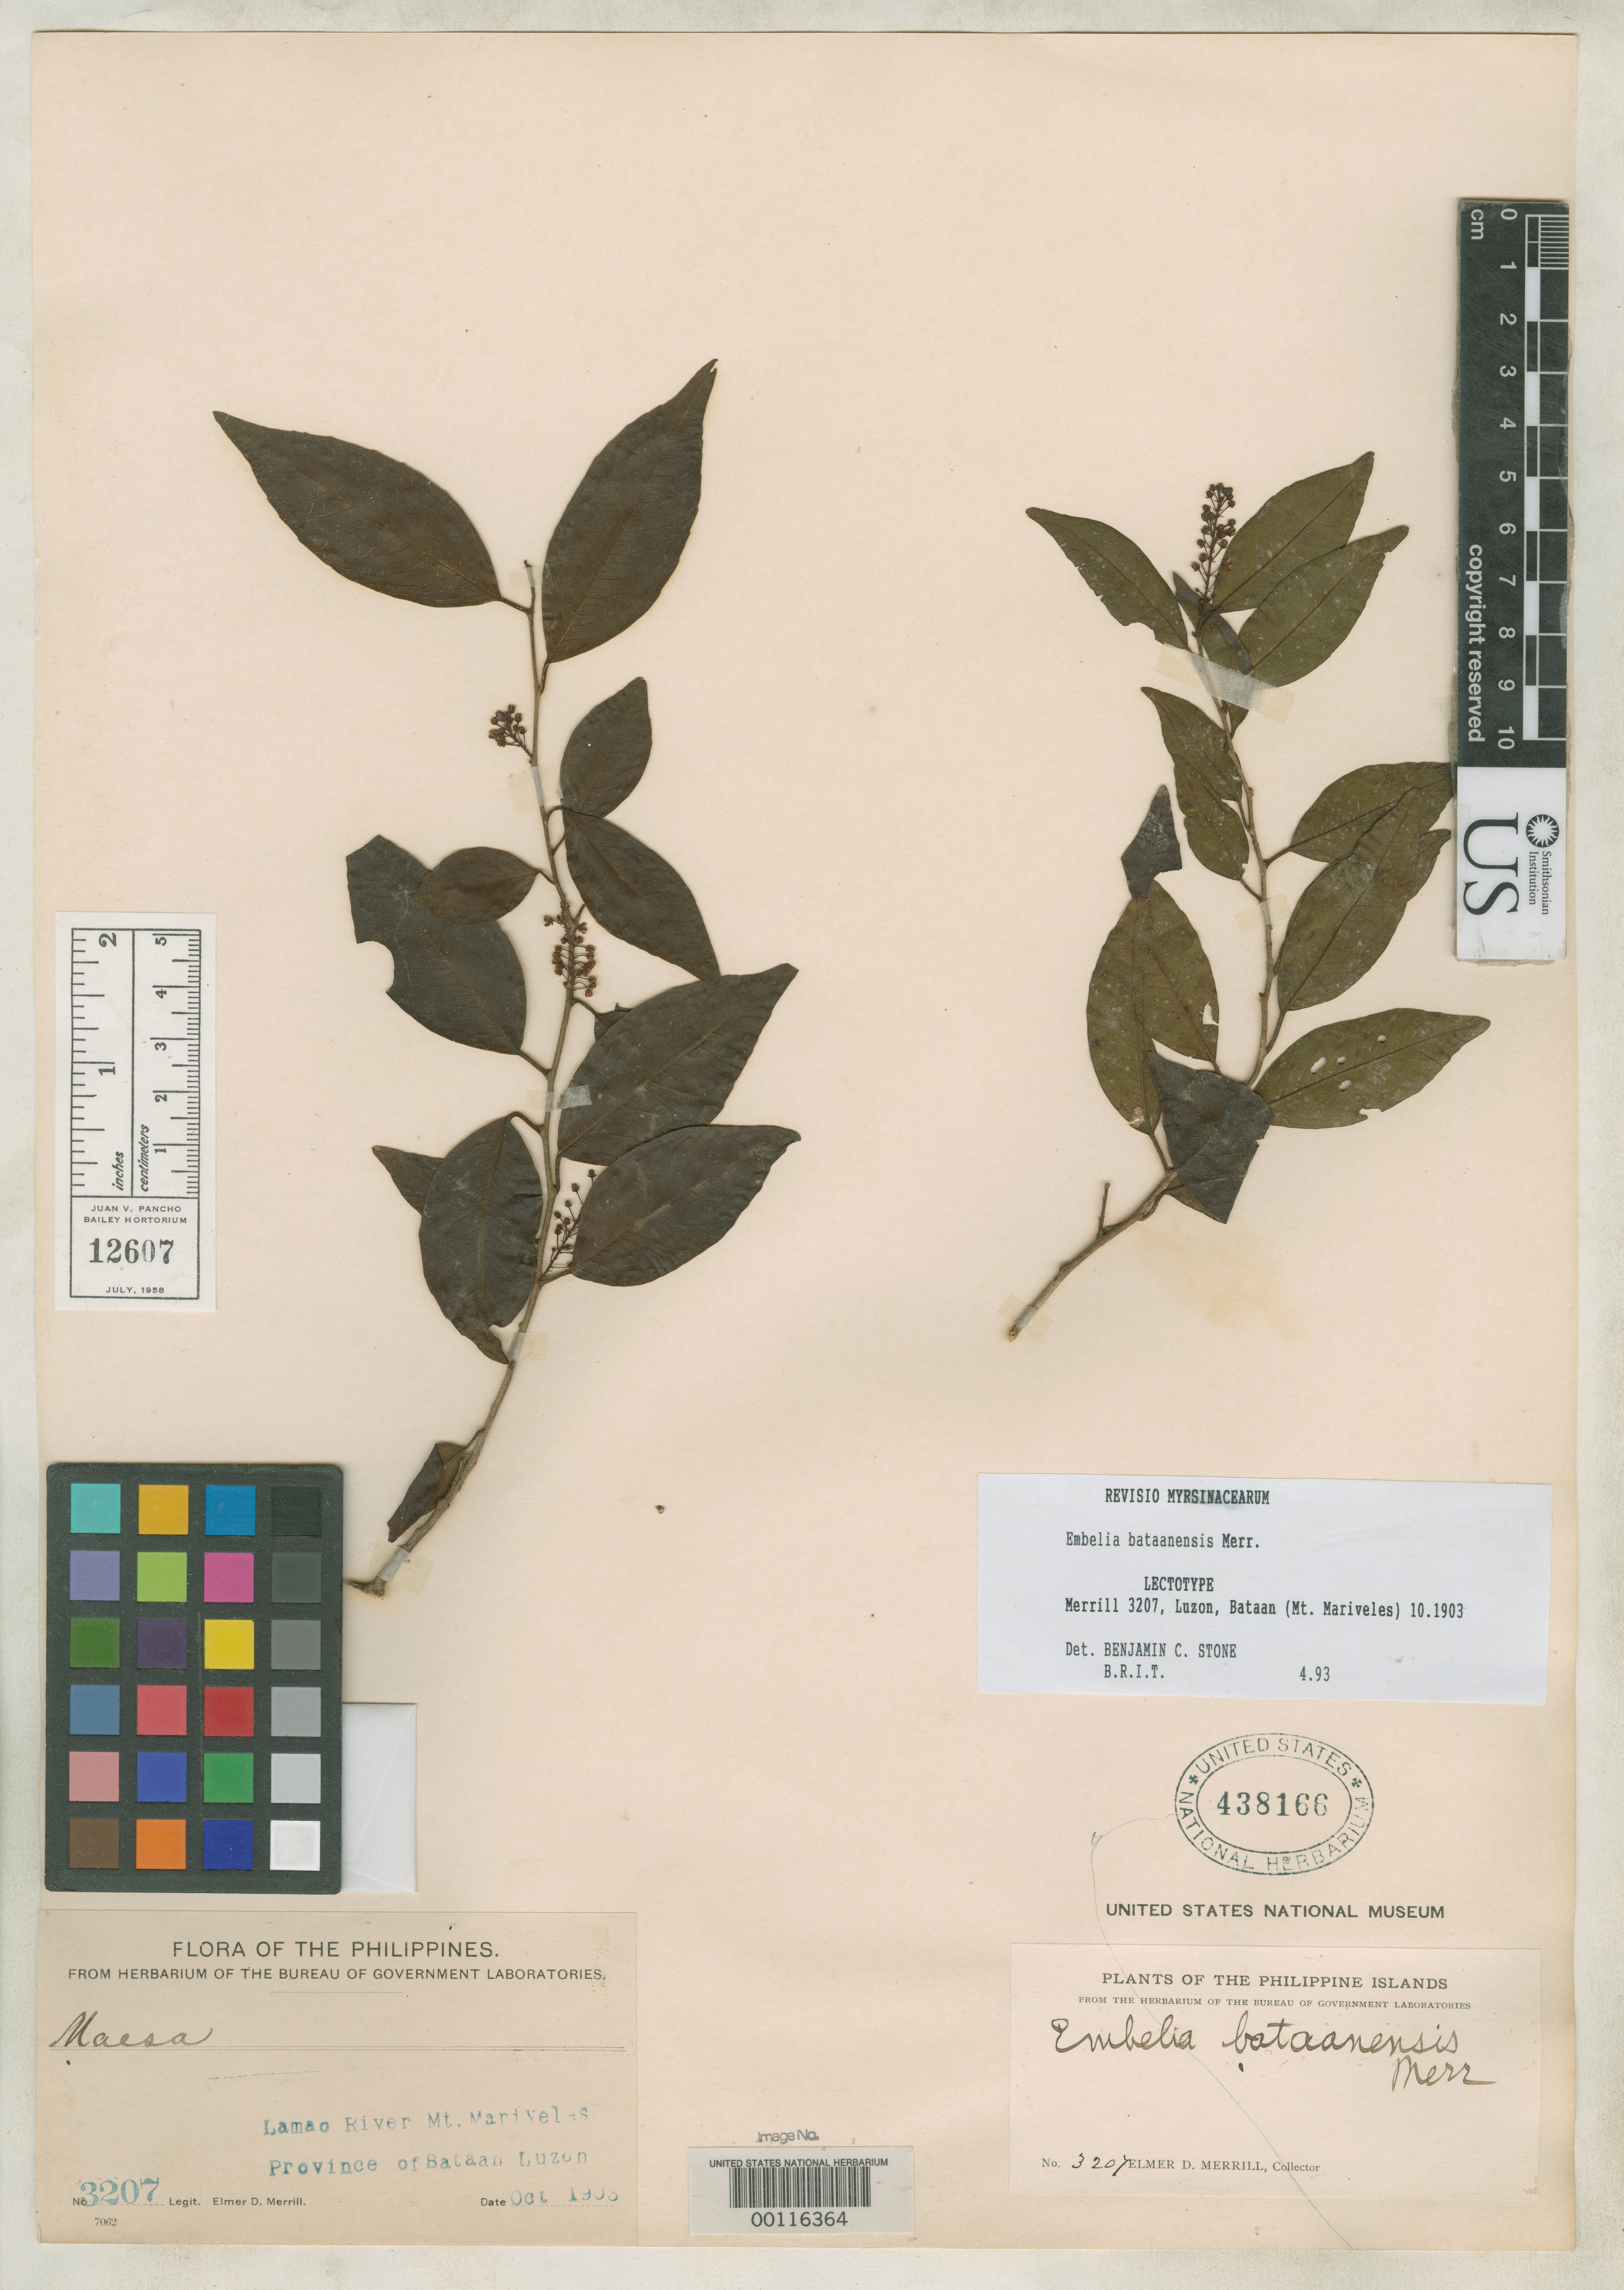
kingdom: Plantae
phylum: Tracheophyta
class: Magnoliopsida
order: Ericales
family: Primulaceae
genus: Embelia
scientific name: Embelia bataanensis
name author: Merr.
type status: Isotype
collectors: E. D. Merrill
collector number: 3207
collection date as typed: Oct 1903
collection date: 1903-10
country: Philippines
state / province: Central Luzon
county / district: Bataan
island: Luzon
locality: Lamao River, Mt Mariveles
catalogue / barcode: US 438166